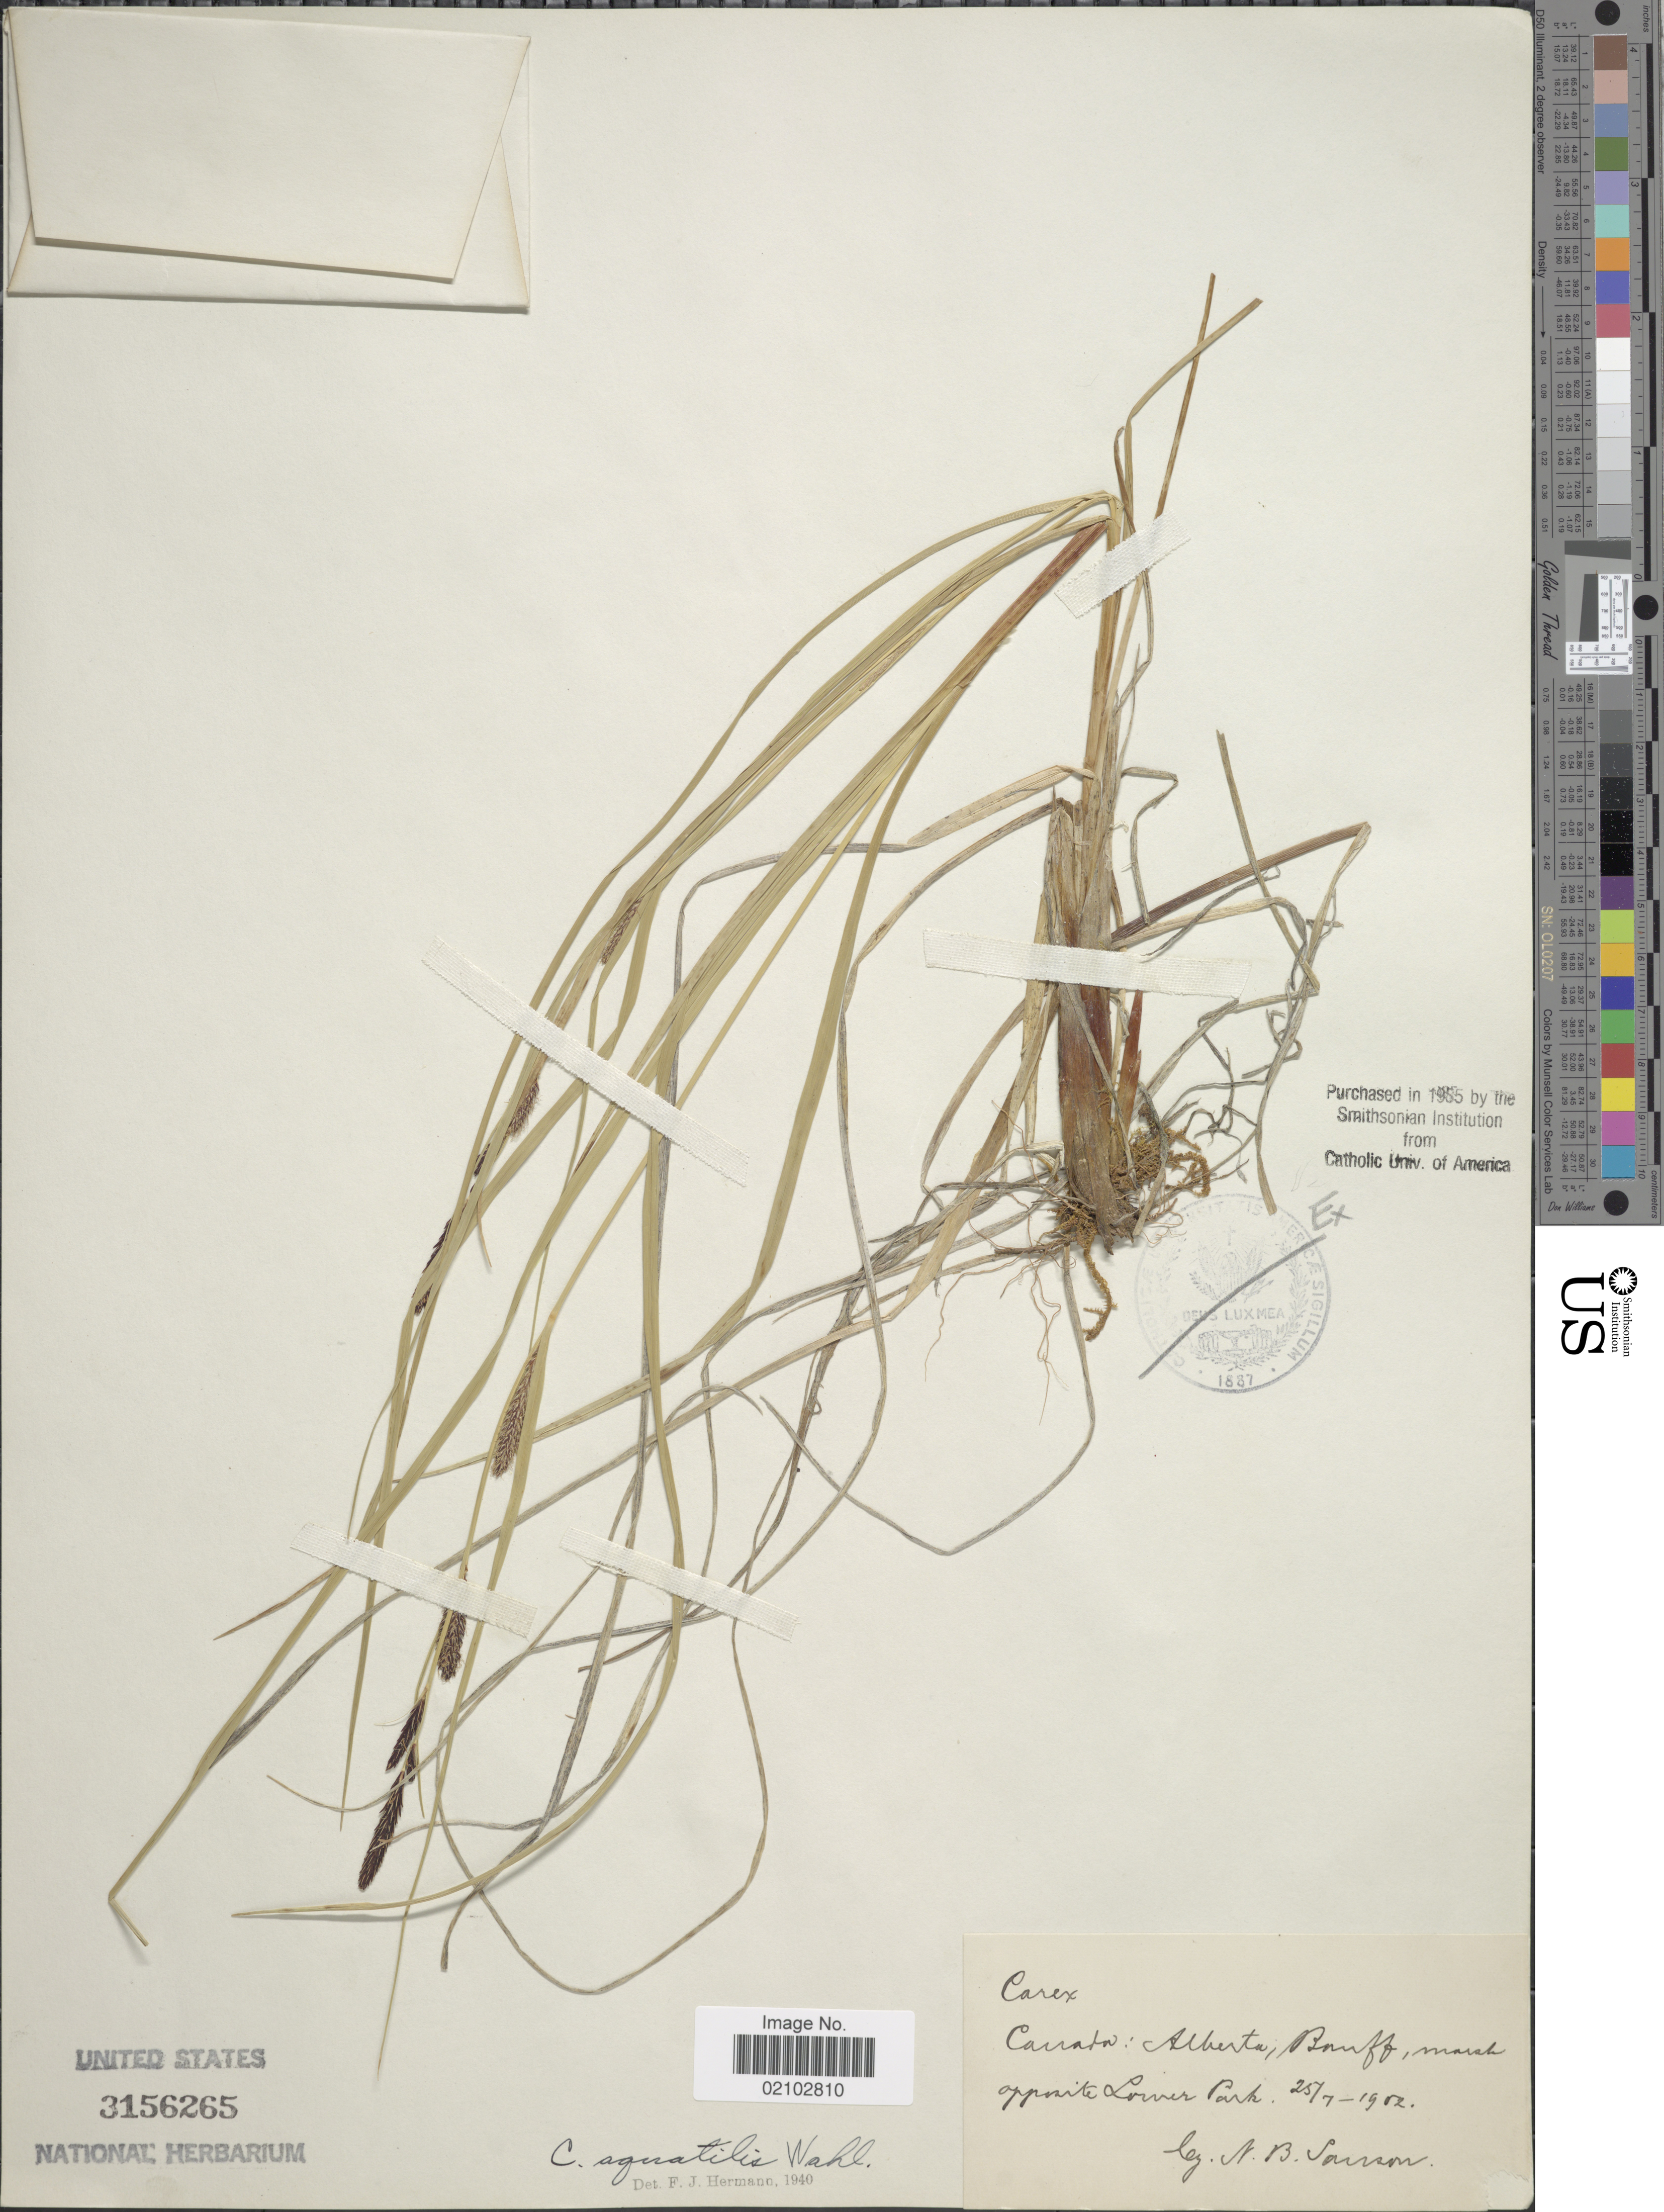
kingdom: Plantae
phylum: Tracheophyta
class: Liliopsida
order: Poales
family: Cyperaceae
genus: Carex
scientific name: Carex aquatilis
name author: Wahlenb.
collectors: N. Sanson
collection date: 1902-07-25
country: Canada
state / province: Alberta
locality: Banff, marsh opposite Lower Park.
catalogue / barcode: US 3156265